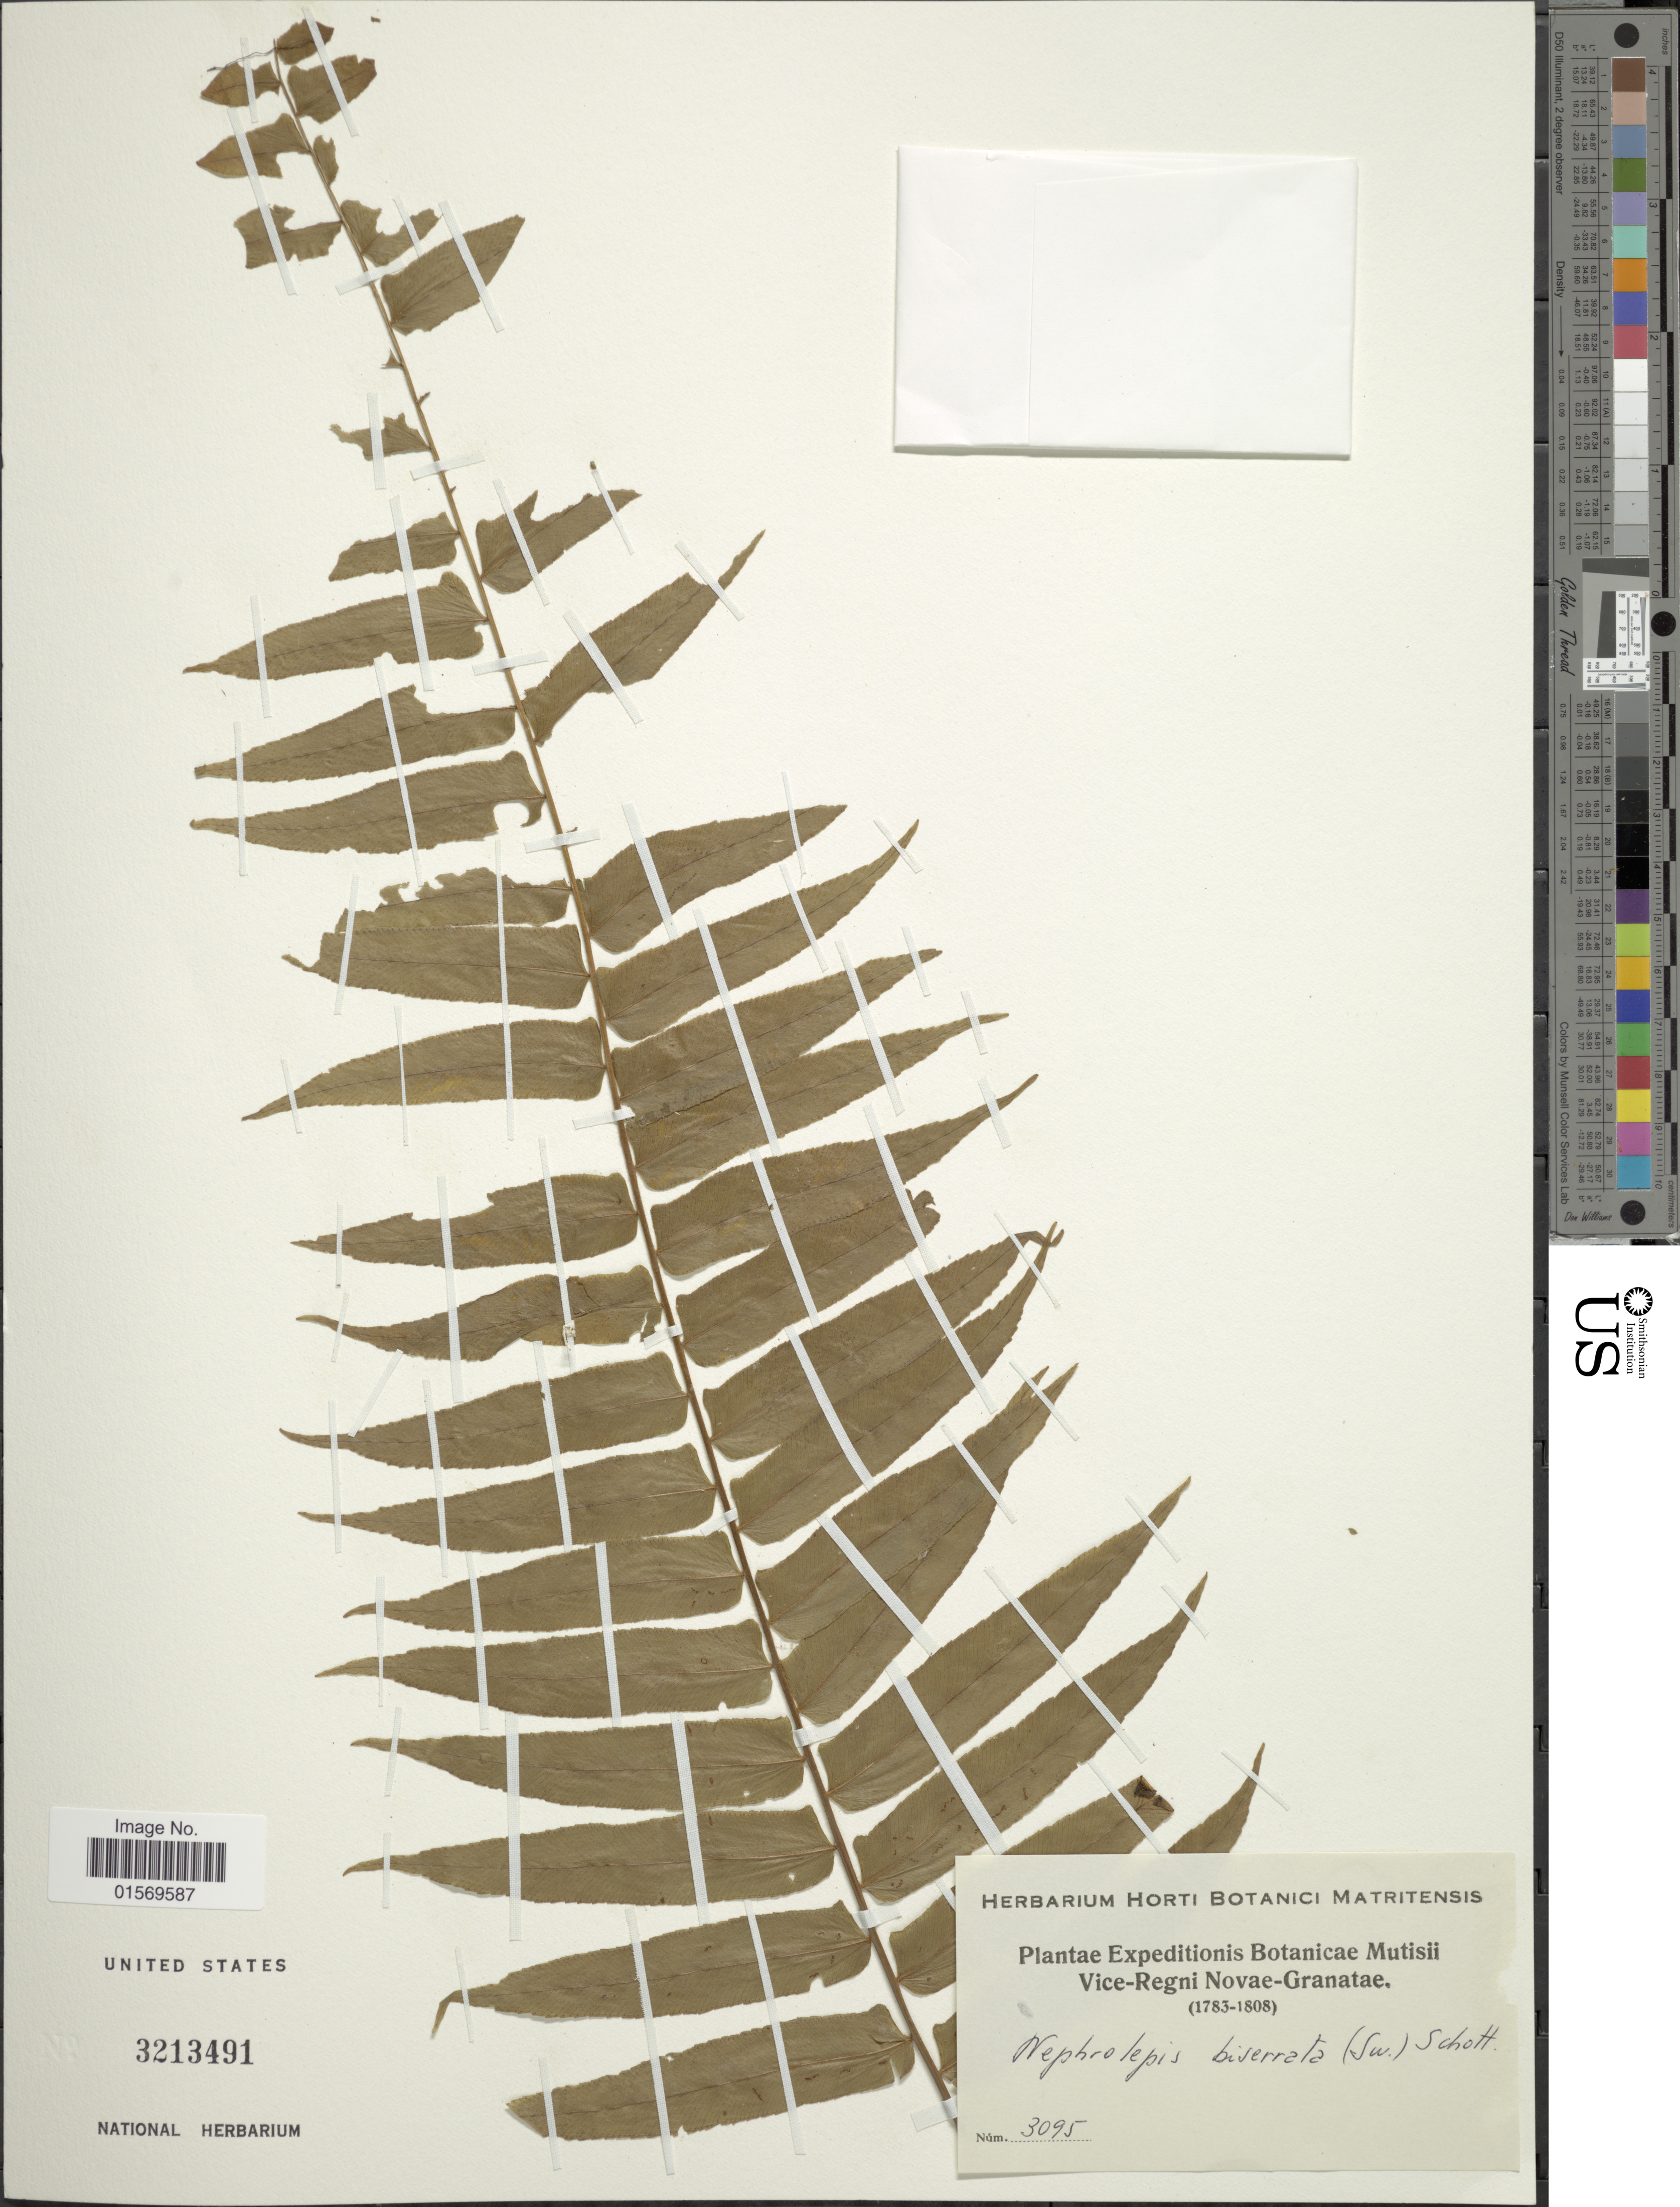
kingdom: Plantae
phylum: Tracheophyta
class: Polypodiopsida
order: Polypodiales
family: Nephrolepidaceae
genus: Nephrolepis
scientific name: Nephrolepis biserrata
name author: (Sw.) Schott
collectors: Herbarium Horti Botanici Matritensis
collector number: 3095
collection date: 1783/1808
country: Colombia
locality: Novae-Granatae.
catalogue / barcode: US 3213491